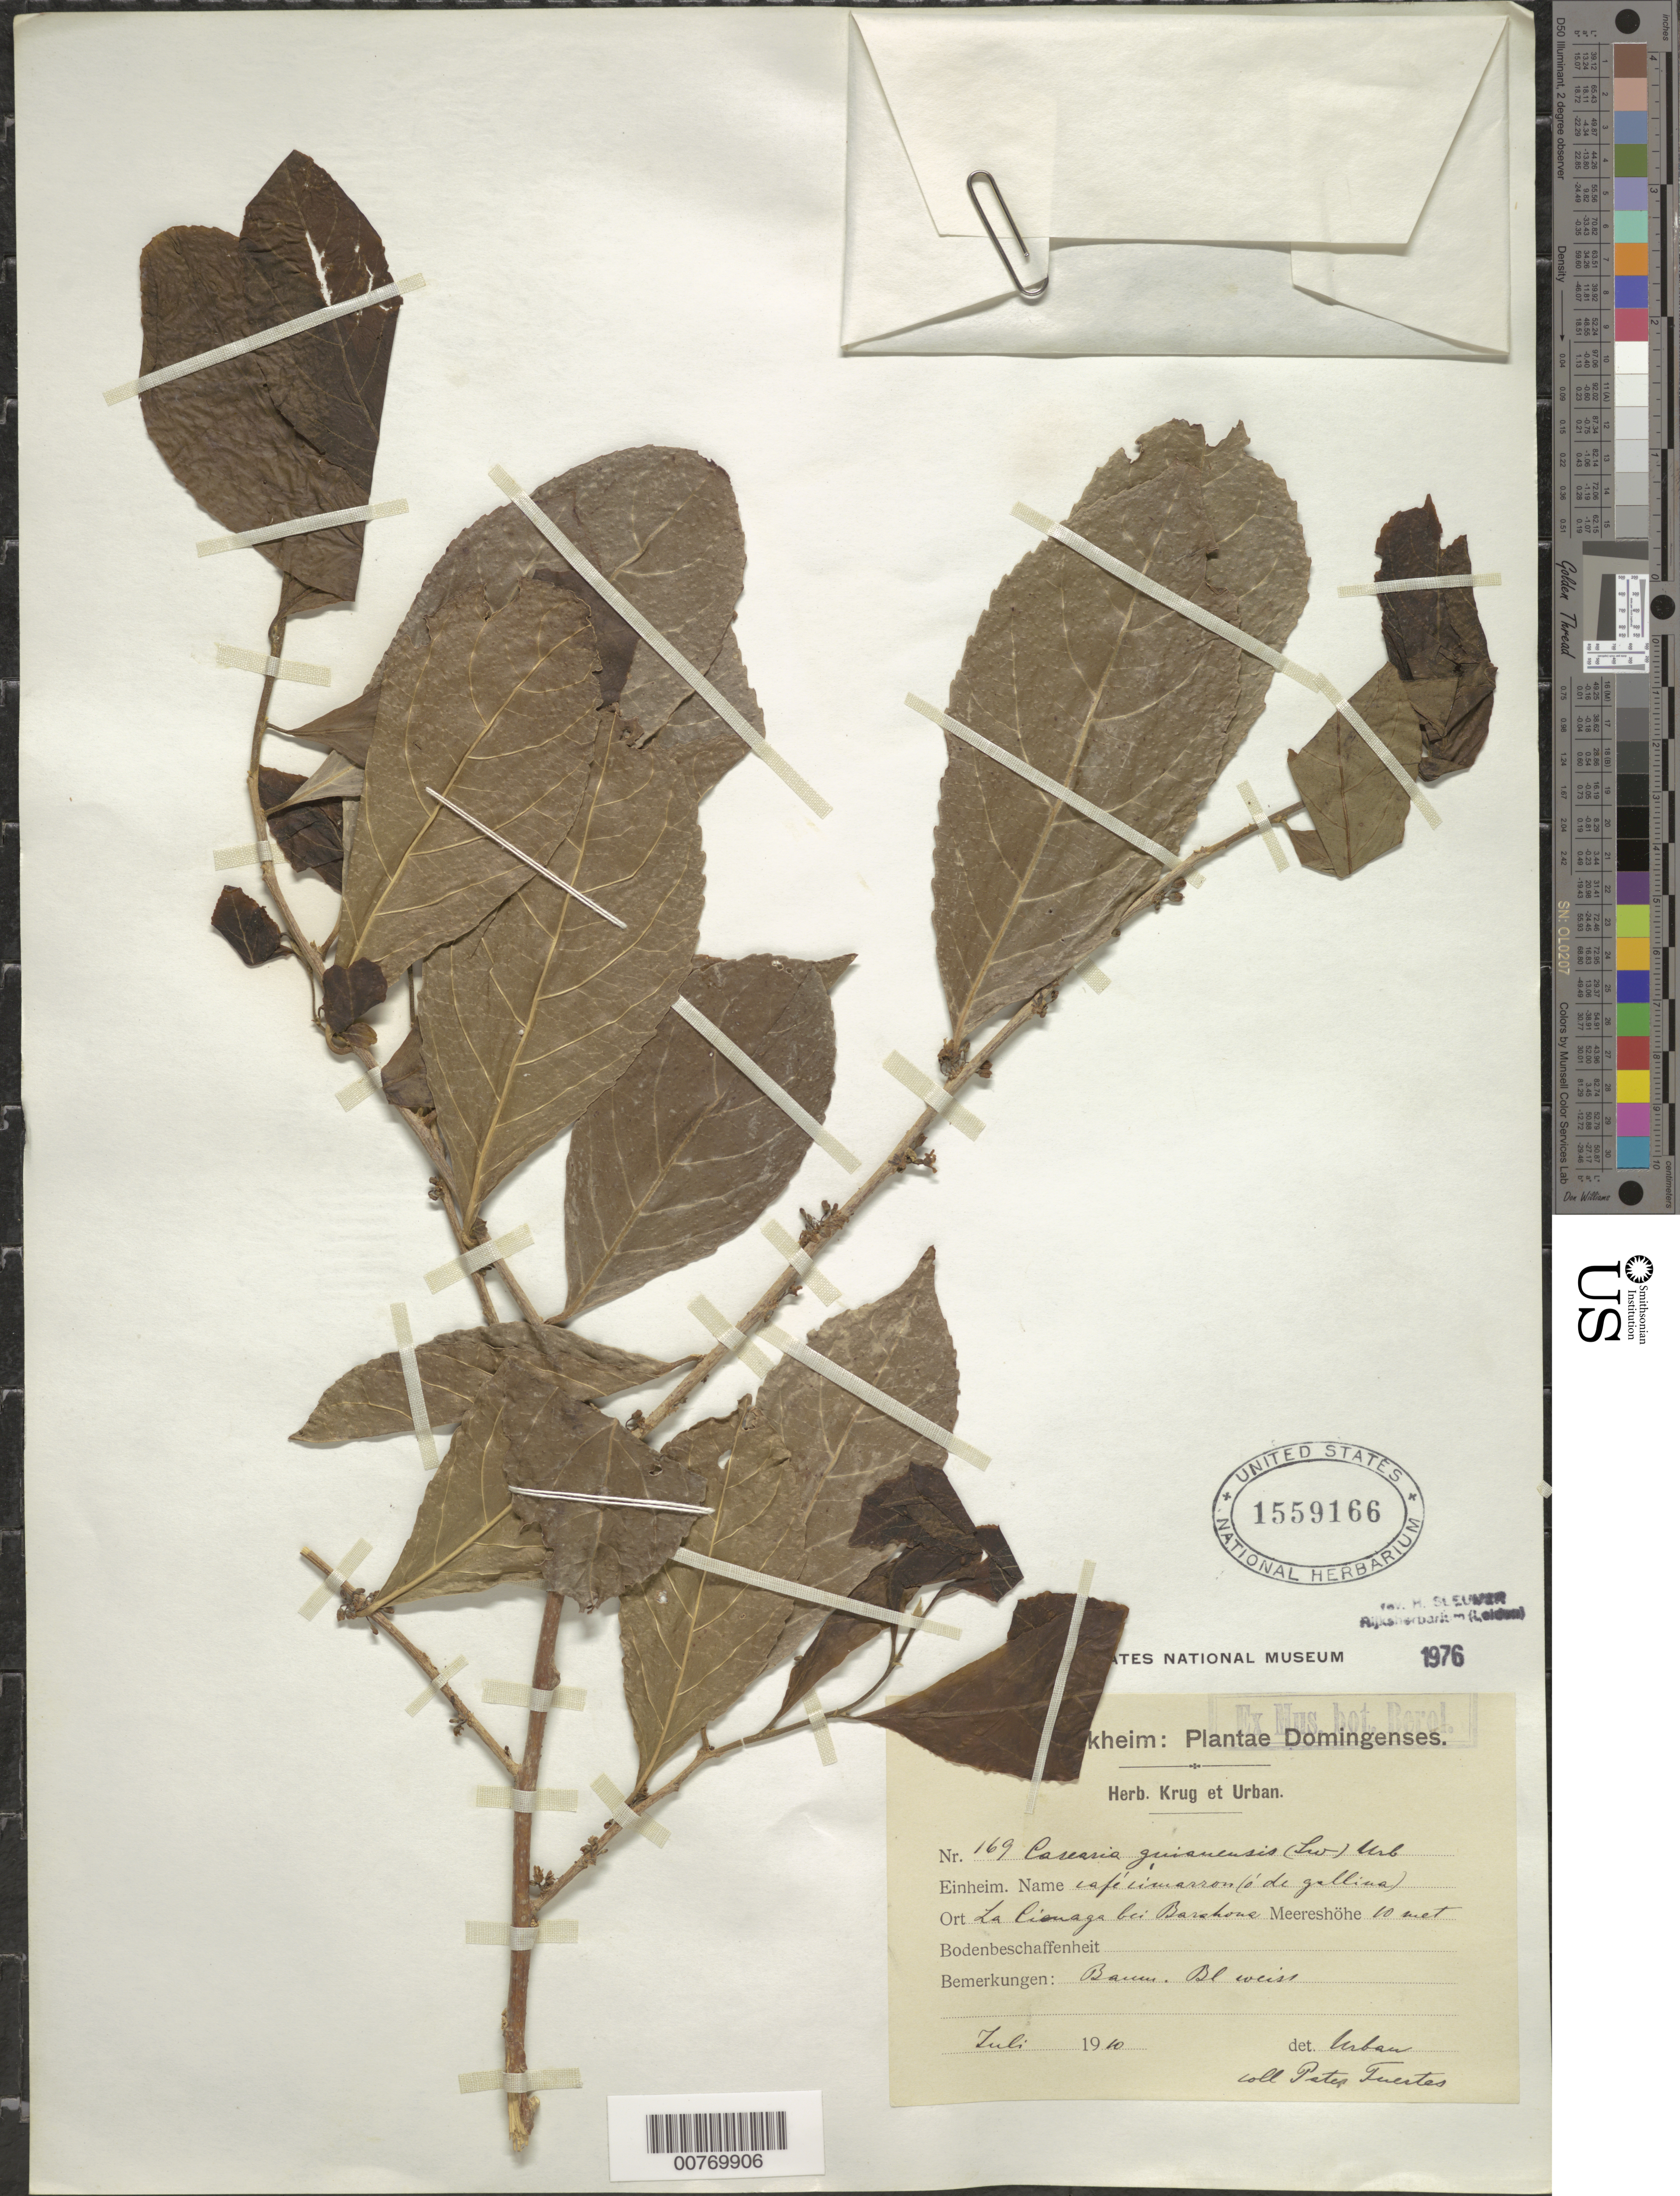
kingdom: Plantae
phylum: Tracheophyta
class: Magnoliopsida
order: Malpighiales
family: Salicaceae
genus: Casearia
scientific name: Casearia guianensis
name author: (Aubl.) Urb.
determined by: Sleumer, H. O.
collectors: M. D. Fuertes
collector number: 169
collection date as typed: Jul 1910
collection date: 1910-07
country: Dominican Republic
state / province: Barahona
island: Hispaniola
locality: La Ciénaga.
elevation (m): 10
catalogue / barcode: US 1559166